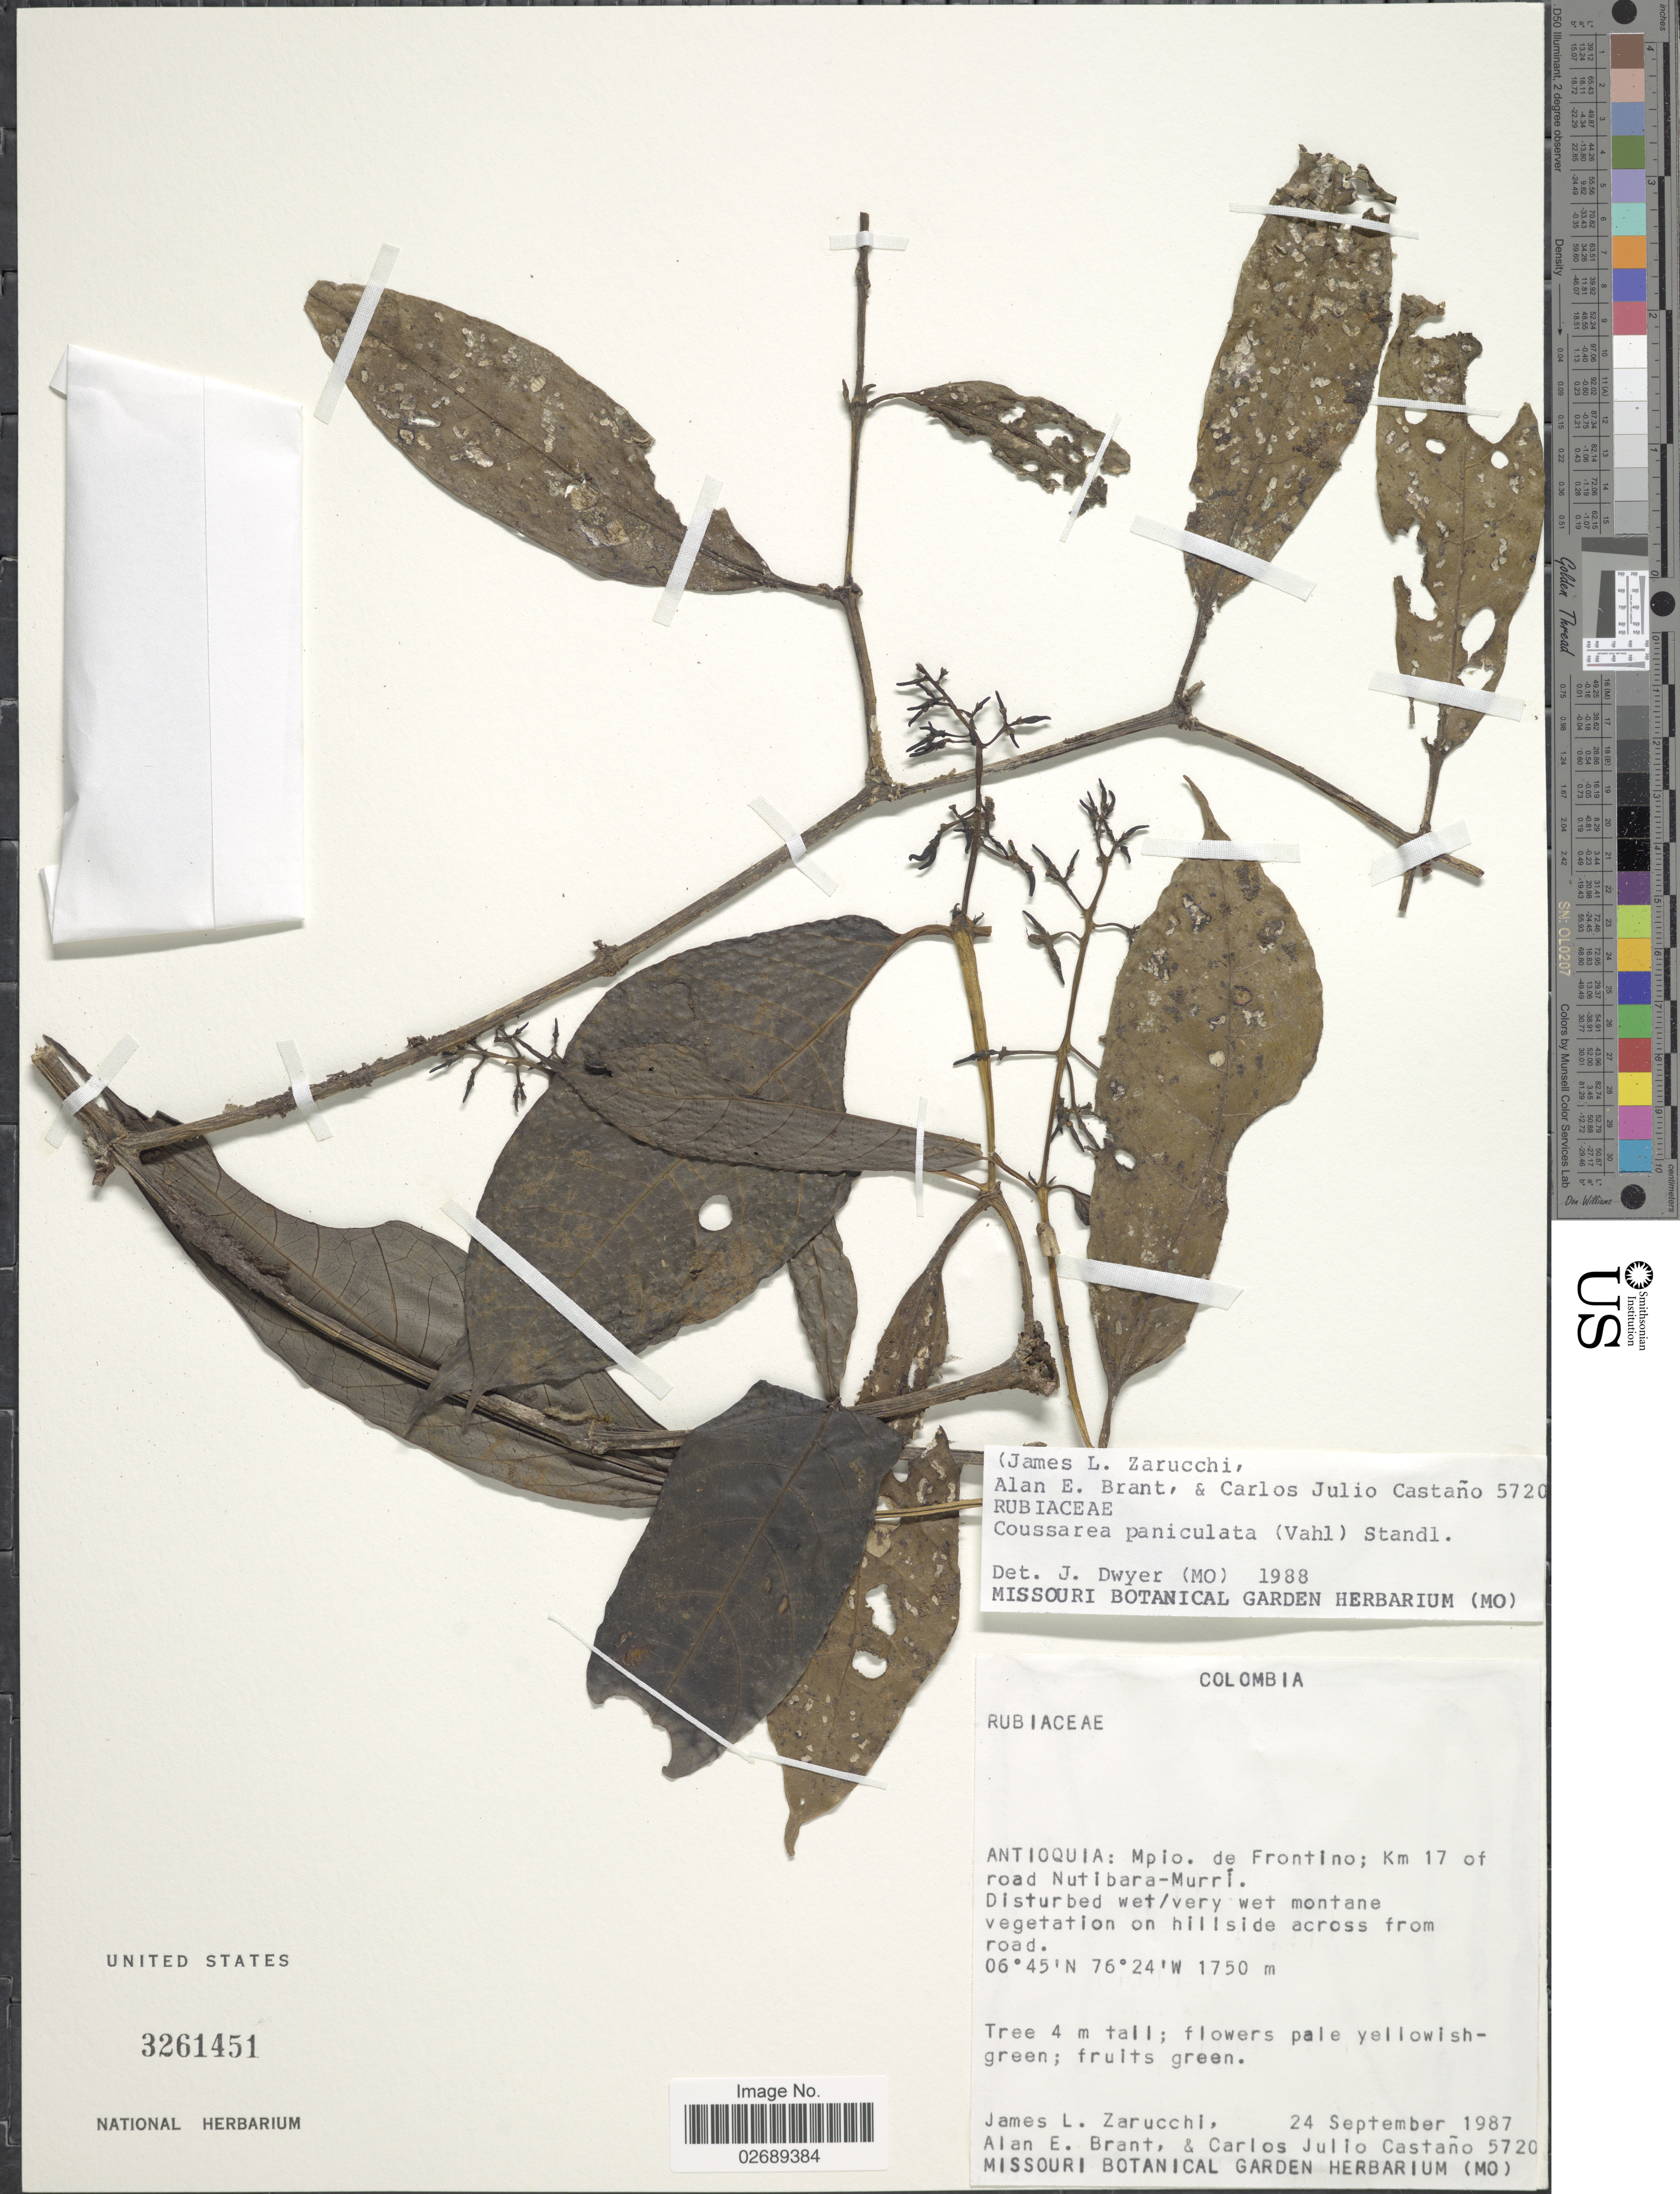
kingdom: Plantae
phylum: Tracheophyta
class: Magnoliopsida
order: Gentianales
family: Rubiaceae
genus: Coussarea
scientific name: Coussarea paniculata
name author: (Vahl) Standl.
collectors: J. L. Zarucchi, A. Brant & C. Castaño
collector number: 5720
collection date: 1987-09-24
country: Colombia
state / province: Antioquia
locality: Mpio. de Frontino; Km 17 of road Nutibara-Murri.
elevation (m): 1750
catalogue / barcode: US 3261451